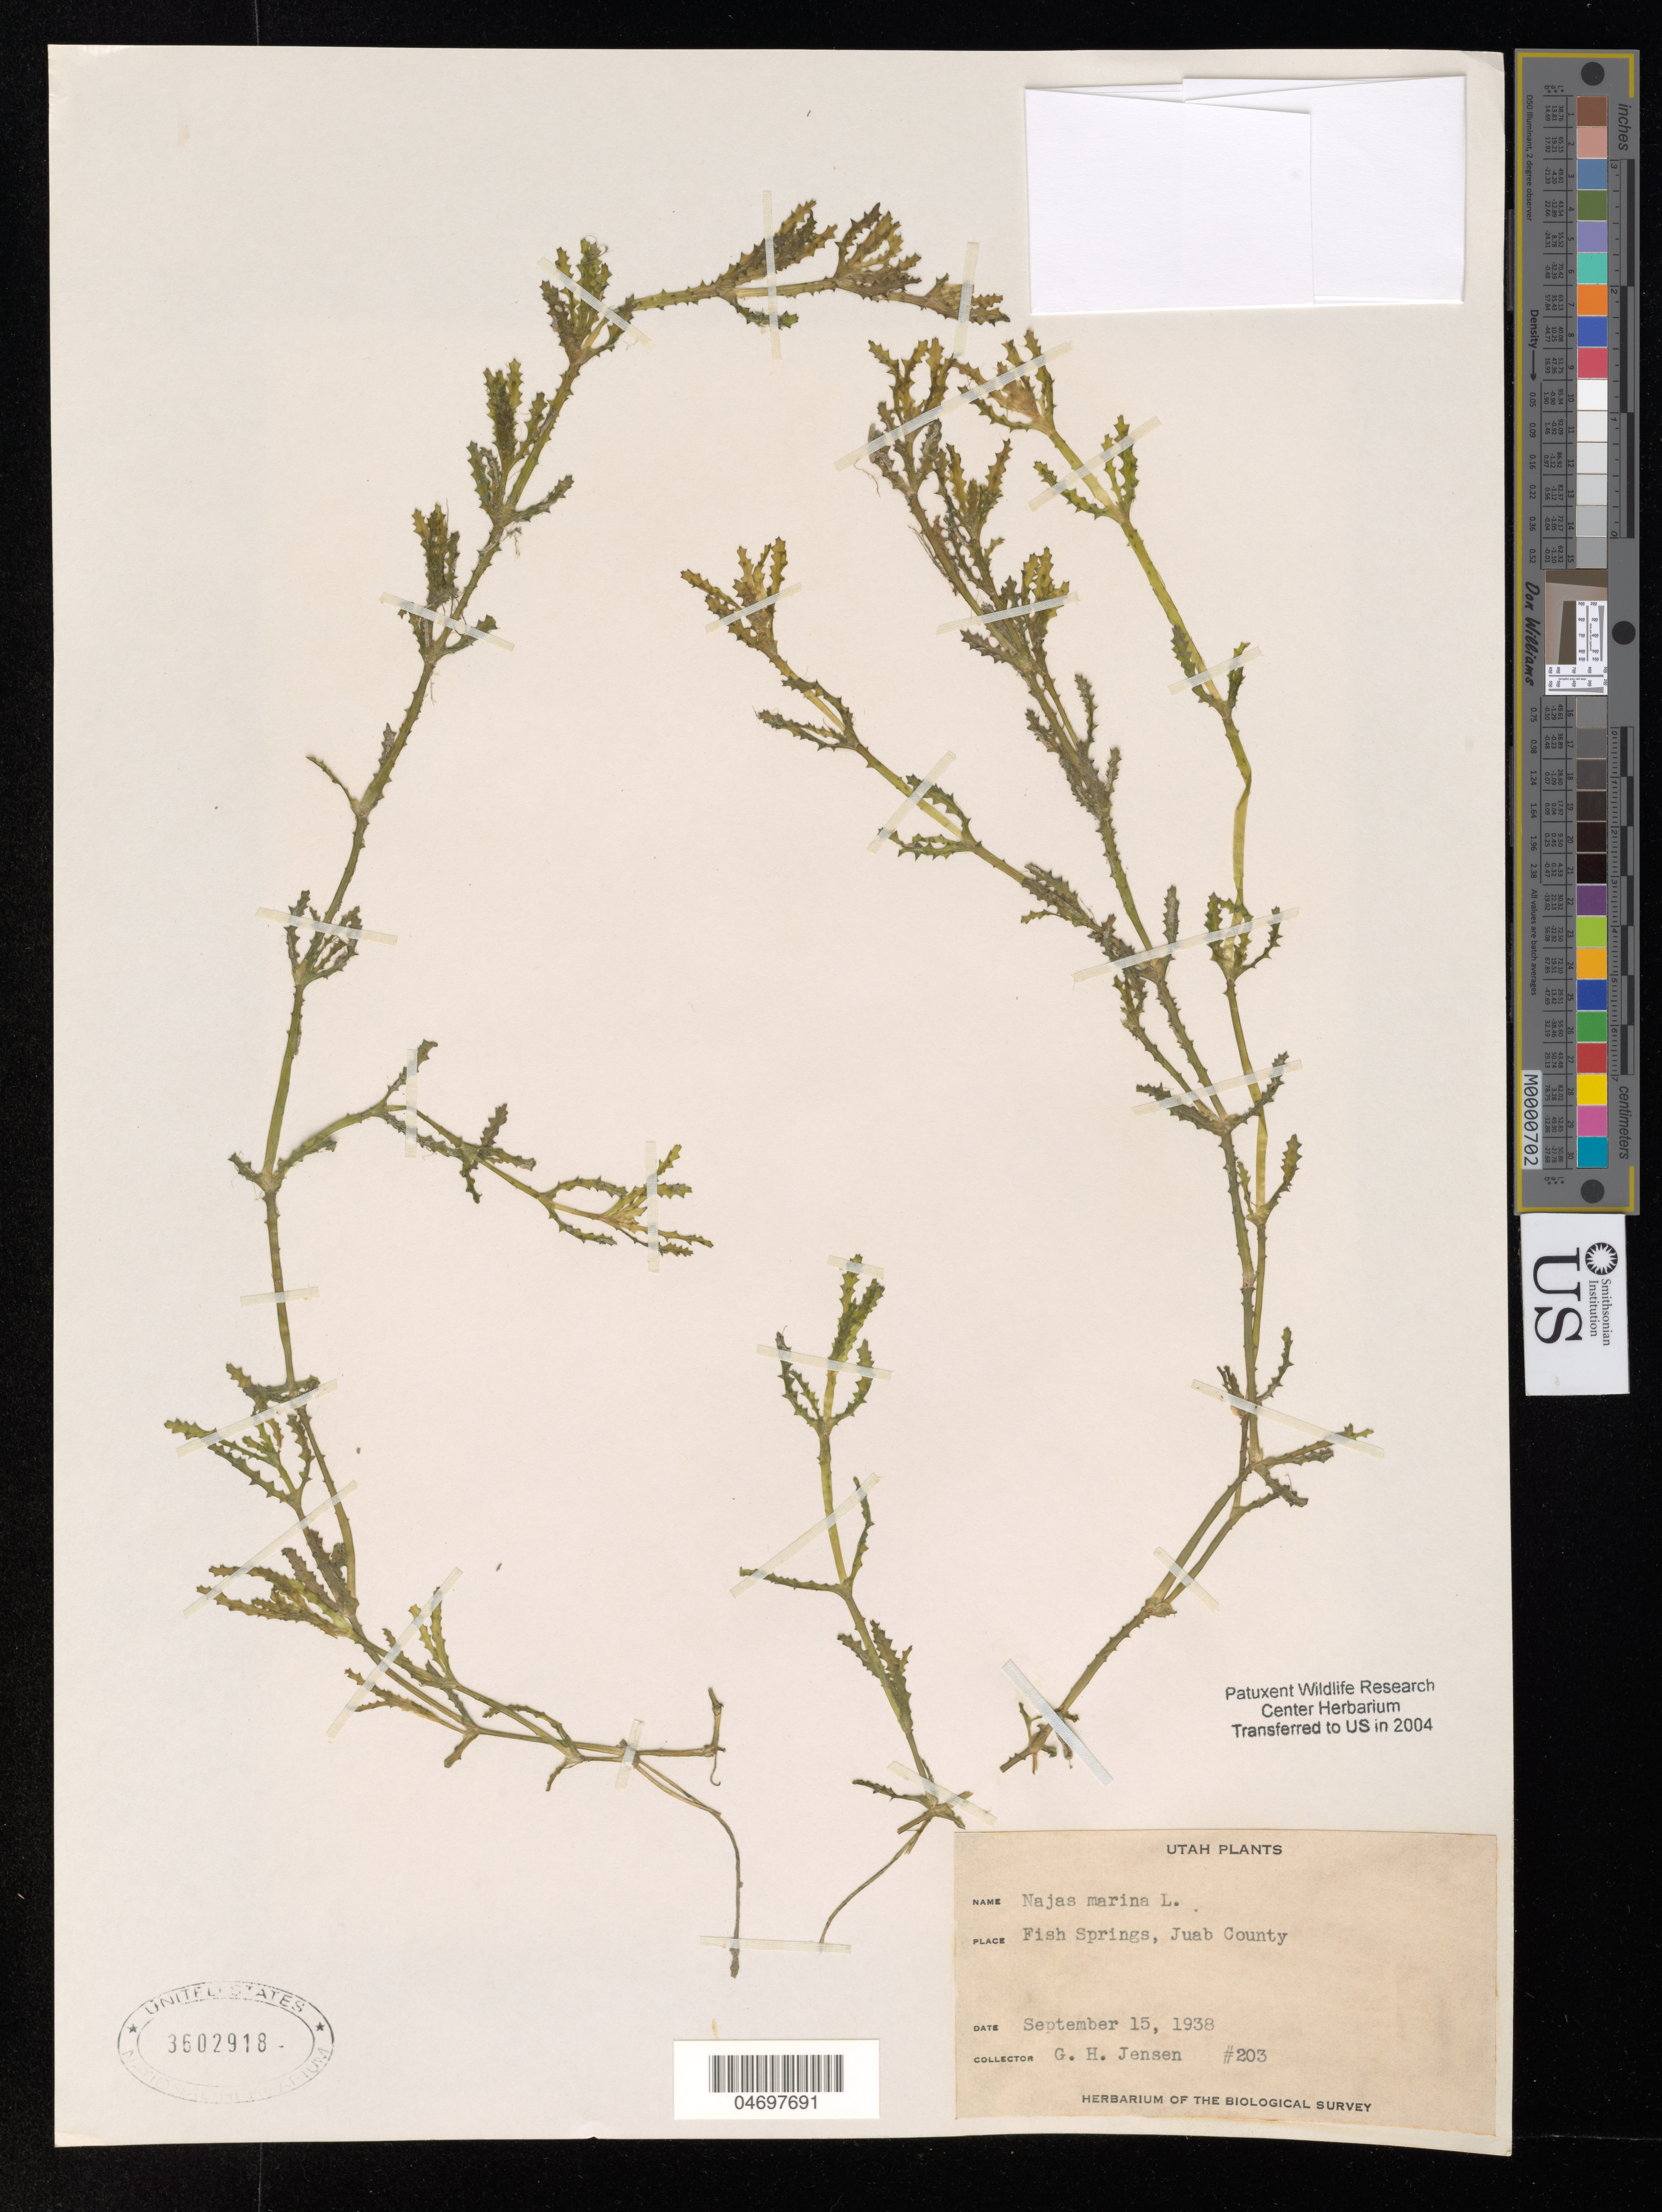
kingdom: Plantae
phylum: Tracheophyta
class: Liliopsida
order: Alismatales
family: Hydrocharitaceae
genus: Najas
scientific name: Najas marina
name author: L.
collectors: G. H. Jensen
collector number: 203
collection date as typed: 15 Sep 1938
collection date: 1938-09-15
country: United States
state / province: Utah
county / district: Juab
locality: Fish Springs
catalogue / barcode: US 3602918